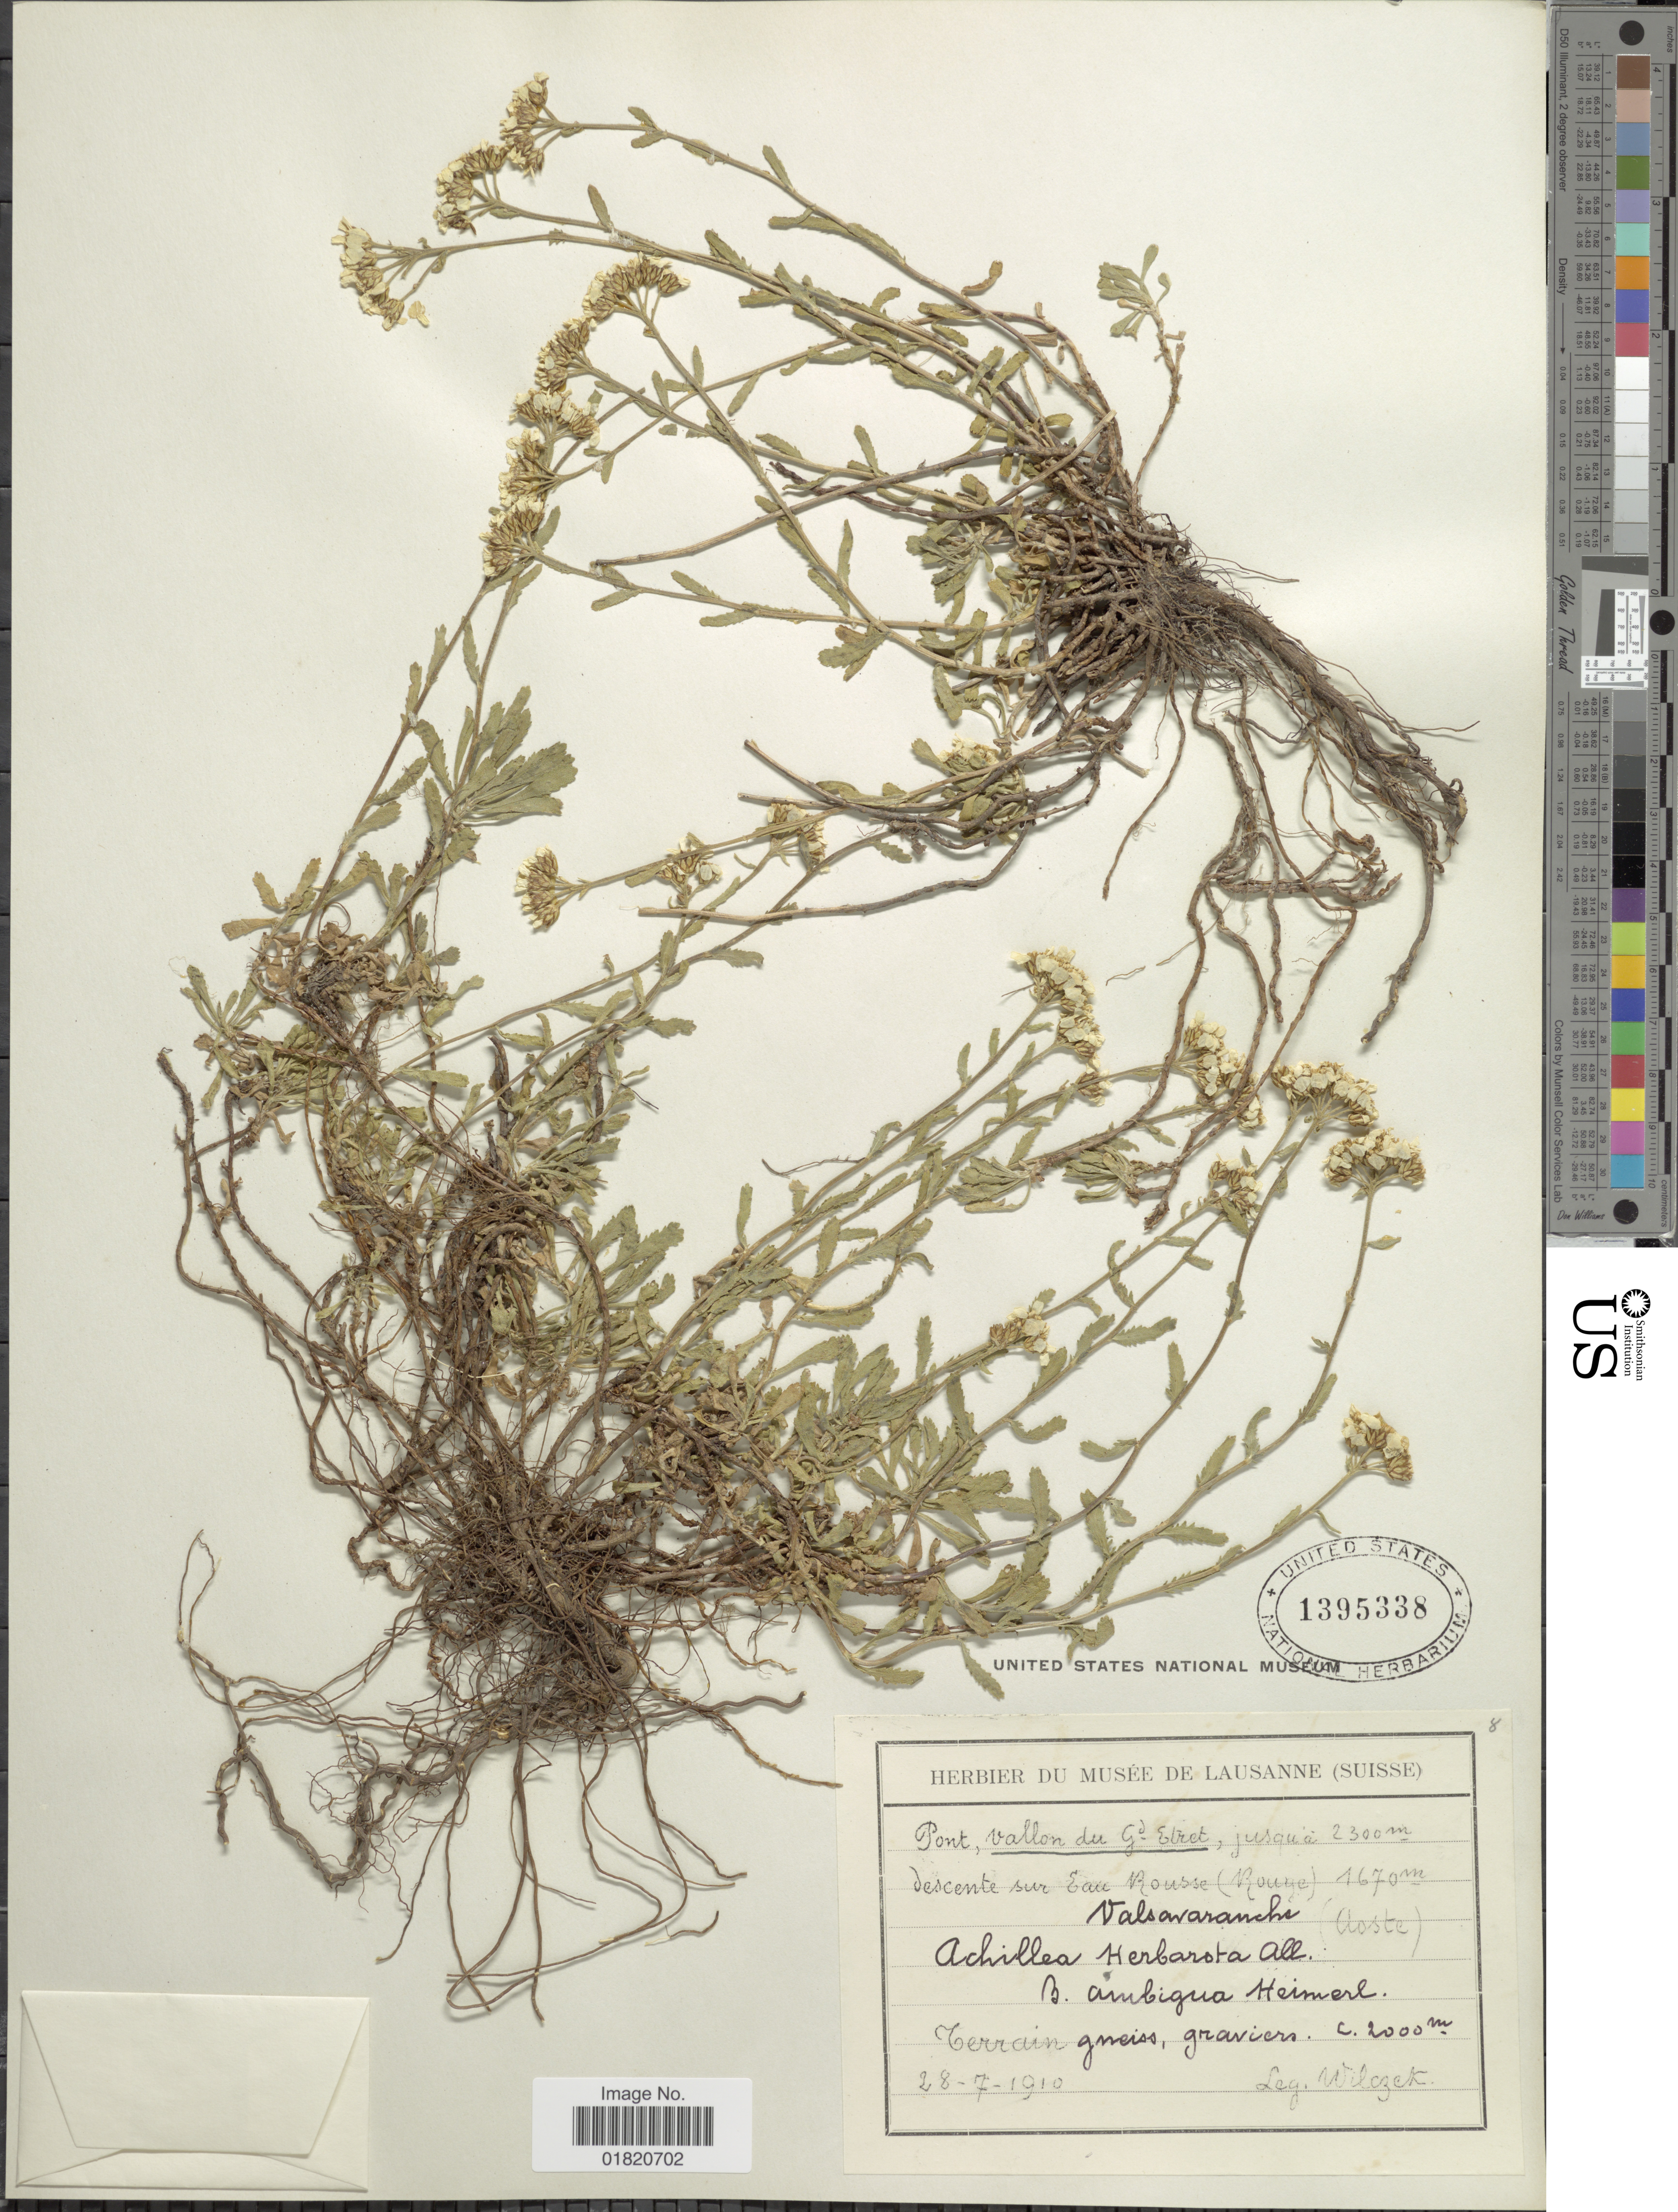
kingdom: Plantae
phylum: Tracheophyta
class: Magnoliopsida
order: Asterales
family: Asteraceae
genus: Achillea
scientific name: Achillea herbarota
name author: All.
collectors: -. Wilezek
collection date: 1910-07-28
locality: Pont, vallon du Gd. Etret, descente sur Eau Rousse (Rouye). Valsavaranche [interpreted]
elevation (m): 1670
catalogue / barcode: US 1395338